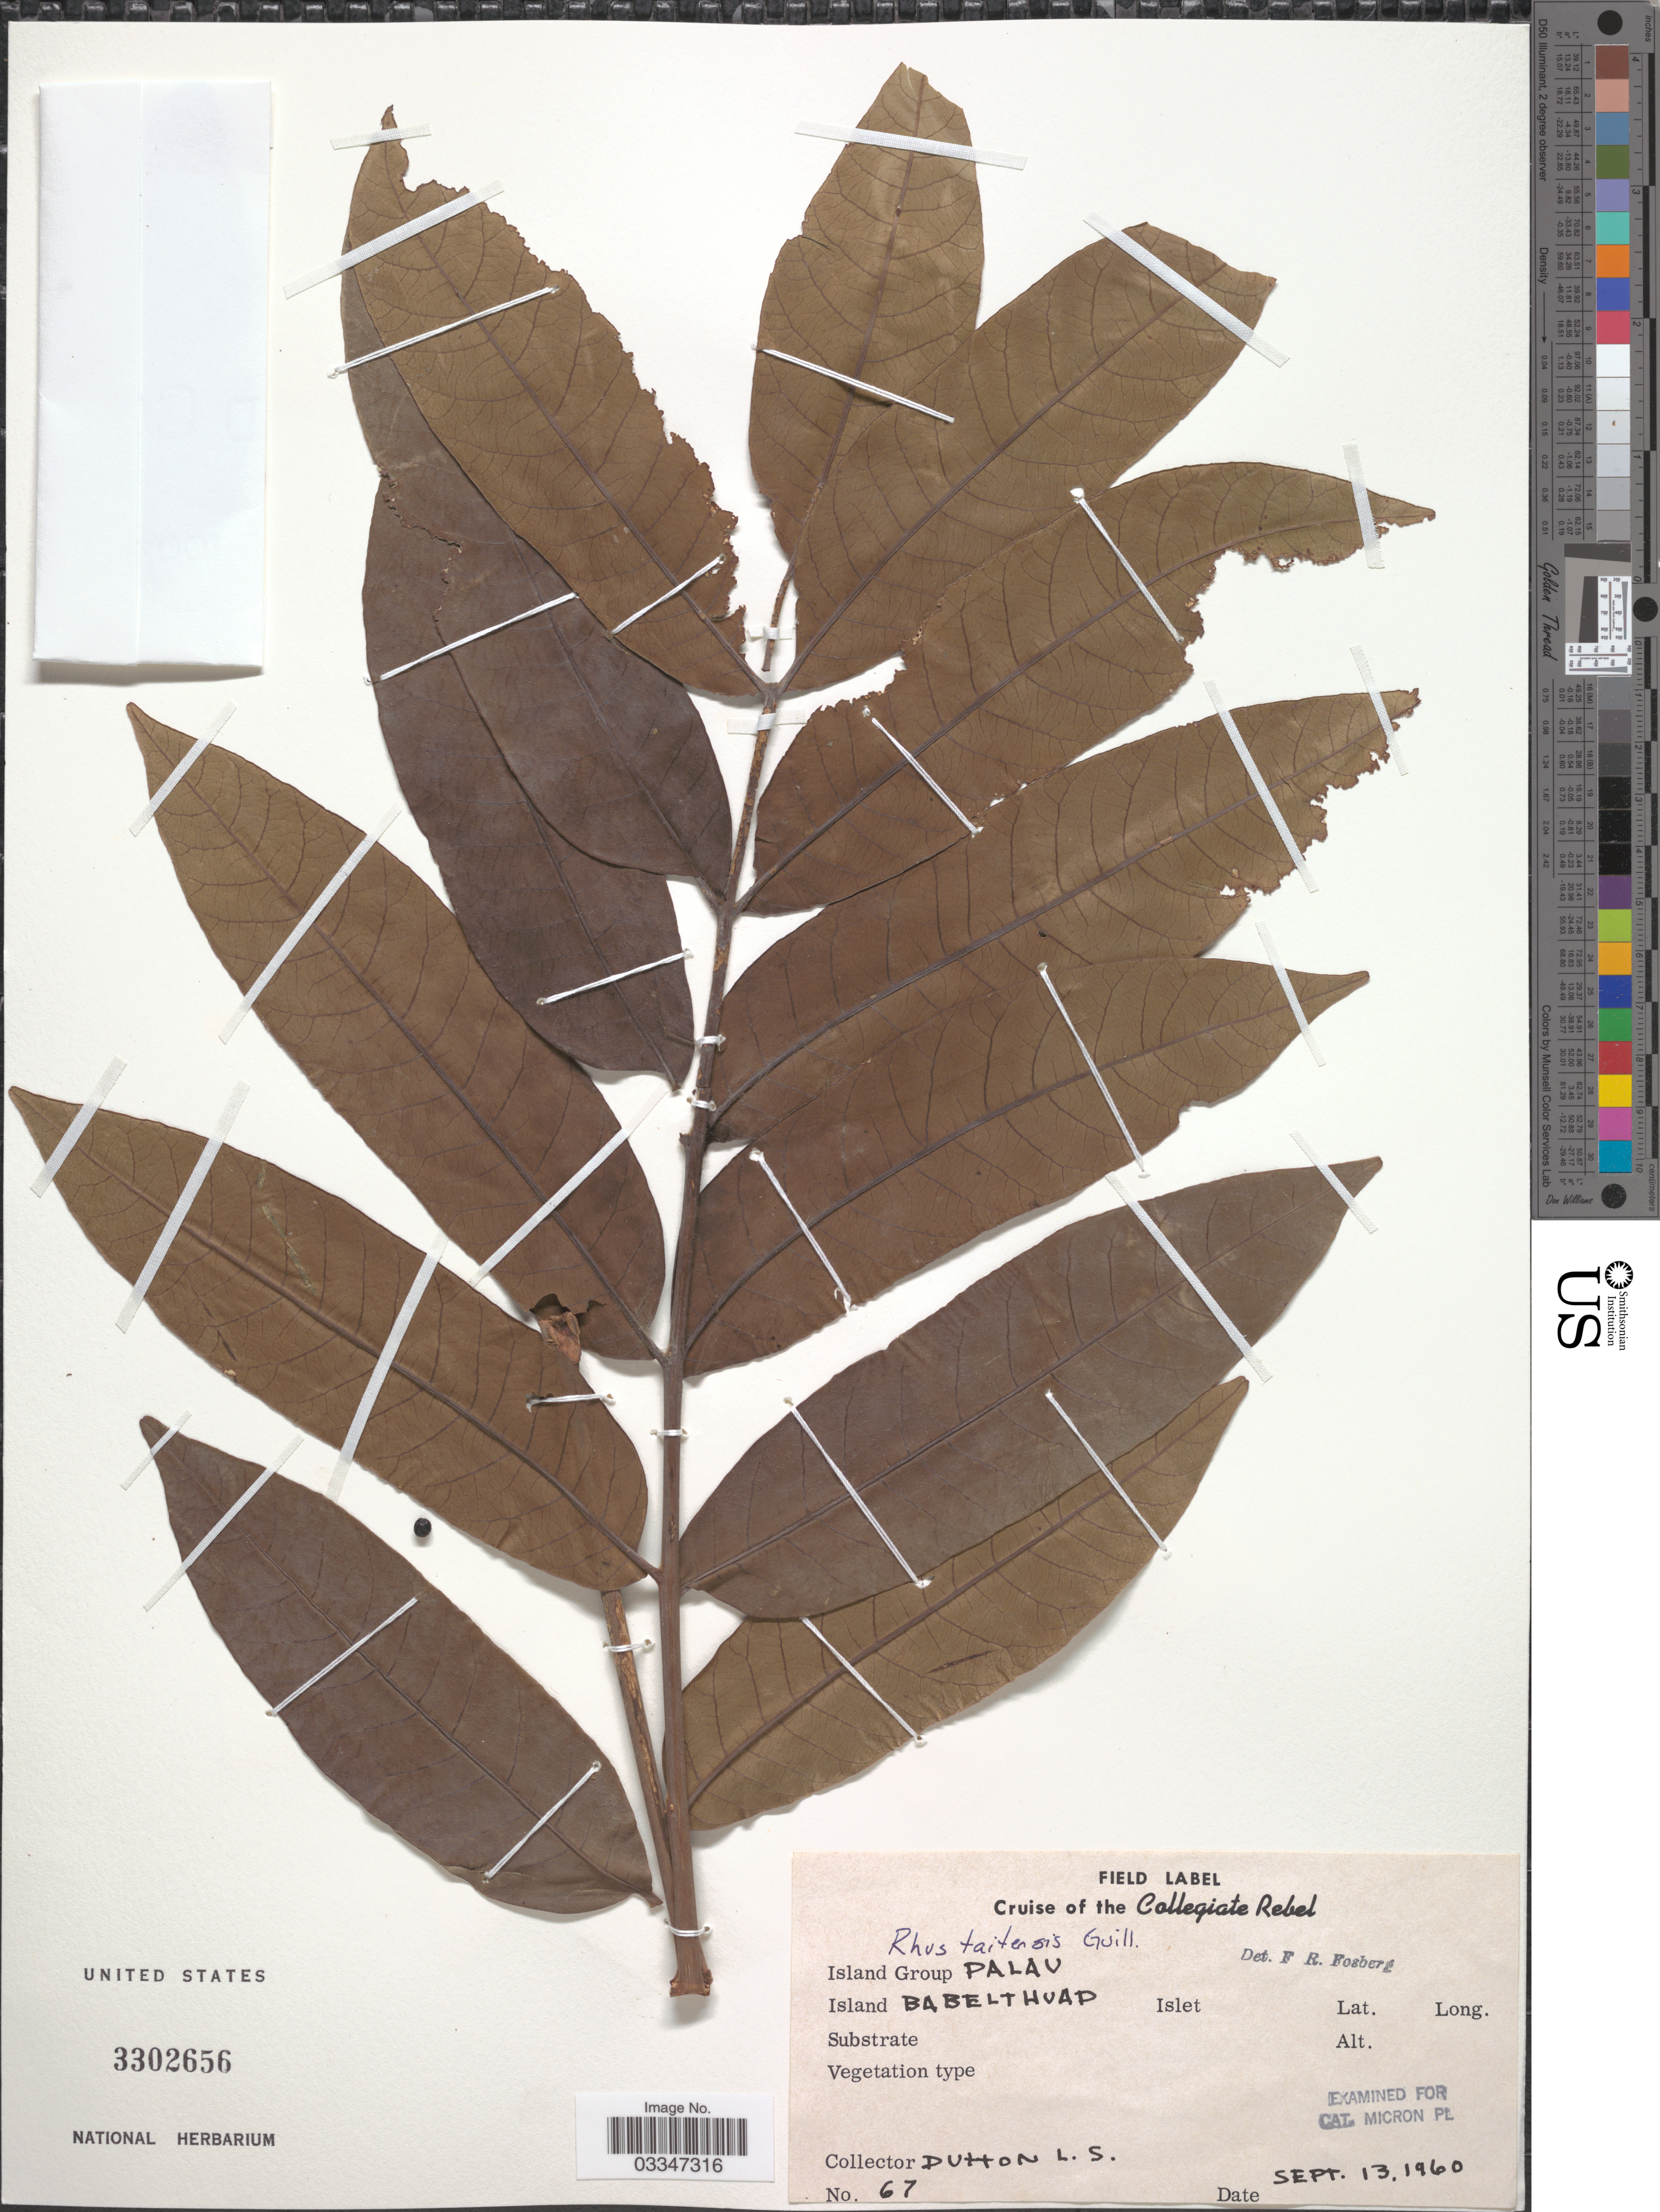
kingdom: Plantae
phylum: Tracheophyta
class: Magnoliopsida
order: Sapindales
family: Anacardiaceae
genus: Rhus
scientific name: Rhus taitensis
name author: Guill.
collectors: L. Dutton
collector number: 67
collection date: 1960-09-13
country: Palau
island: Babeldaob [Babelthuap]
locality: Island Group Palau. Island Babelthuap.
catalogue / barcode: US 3302656